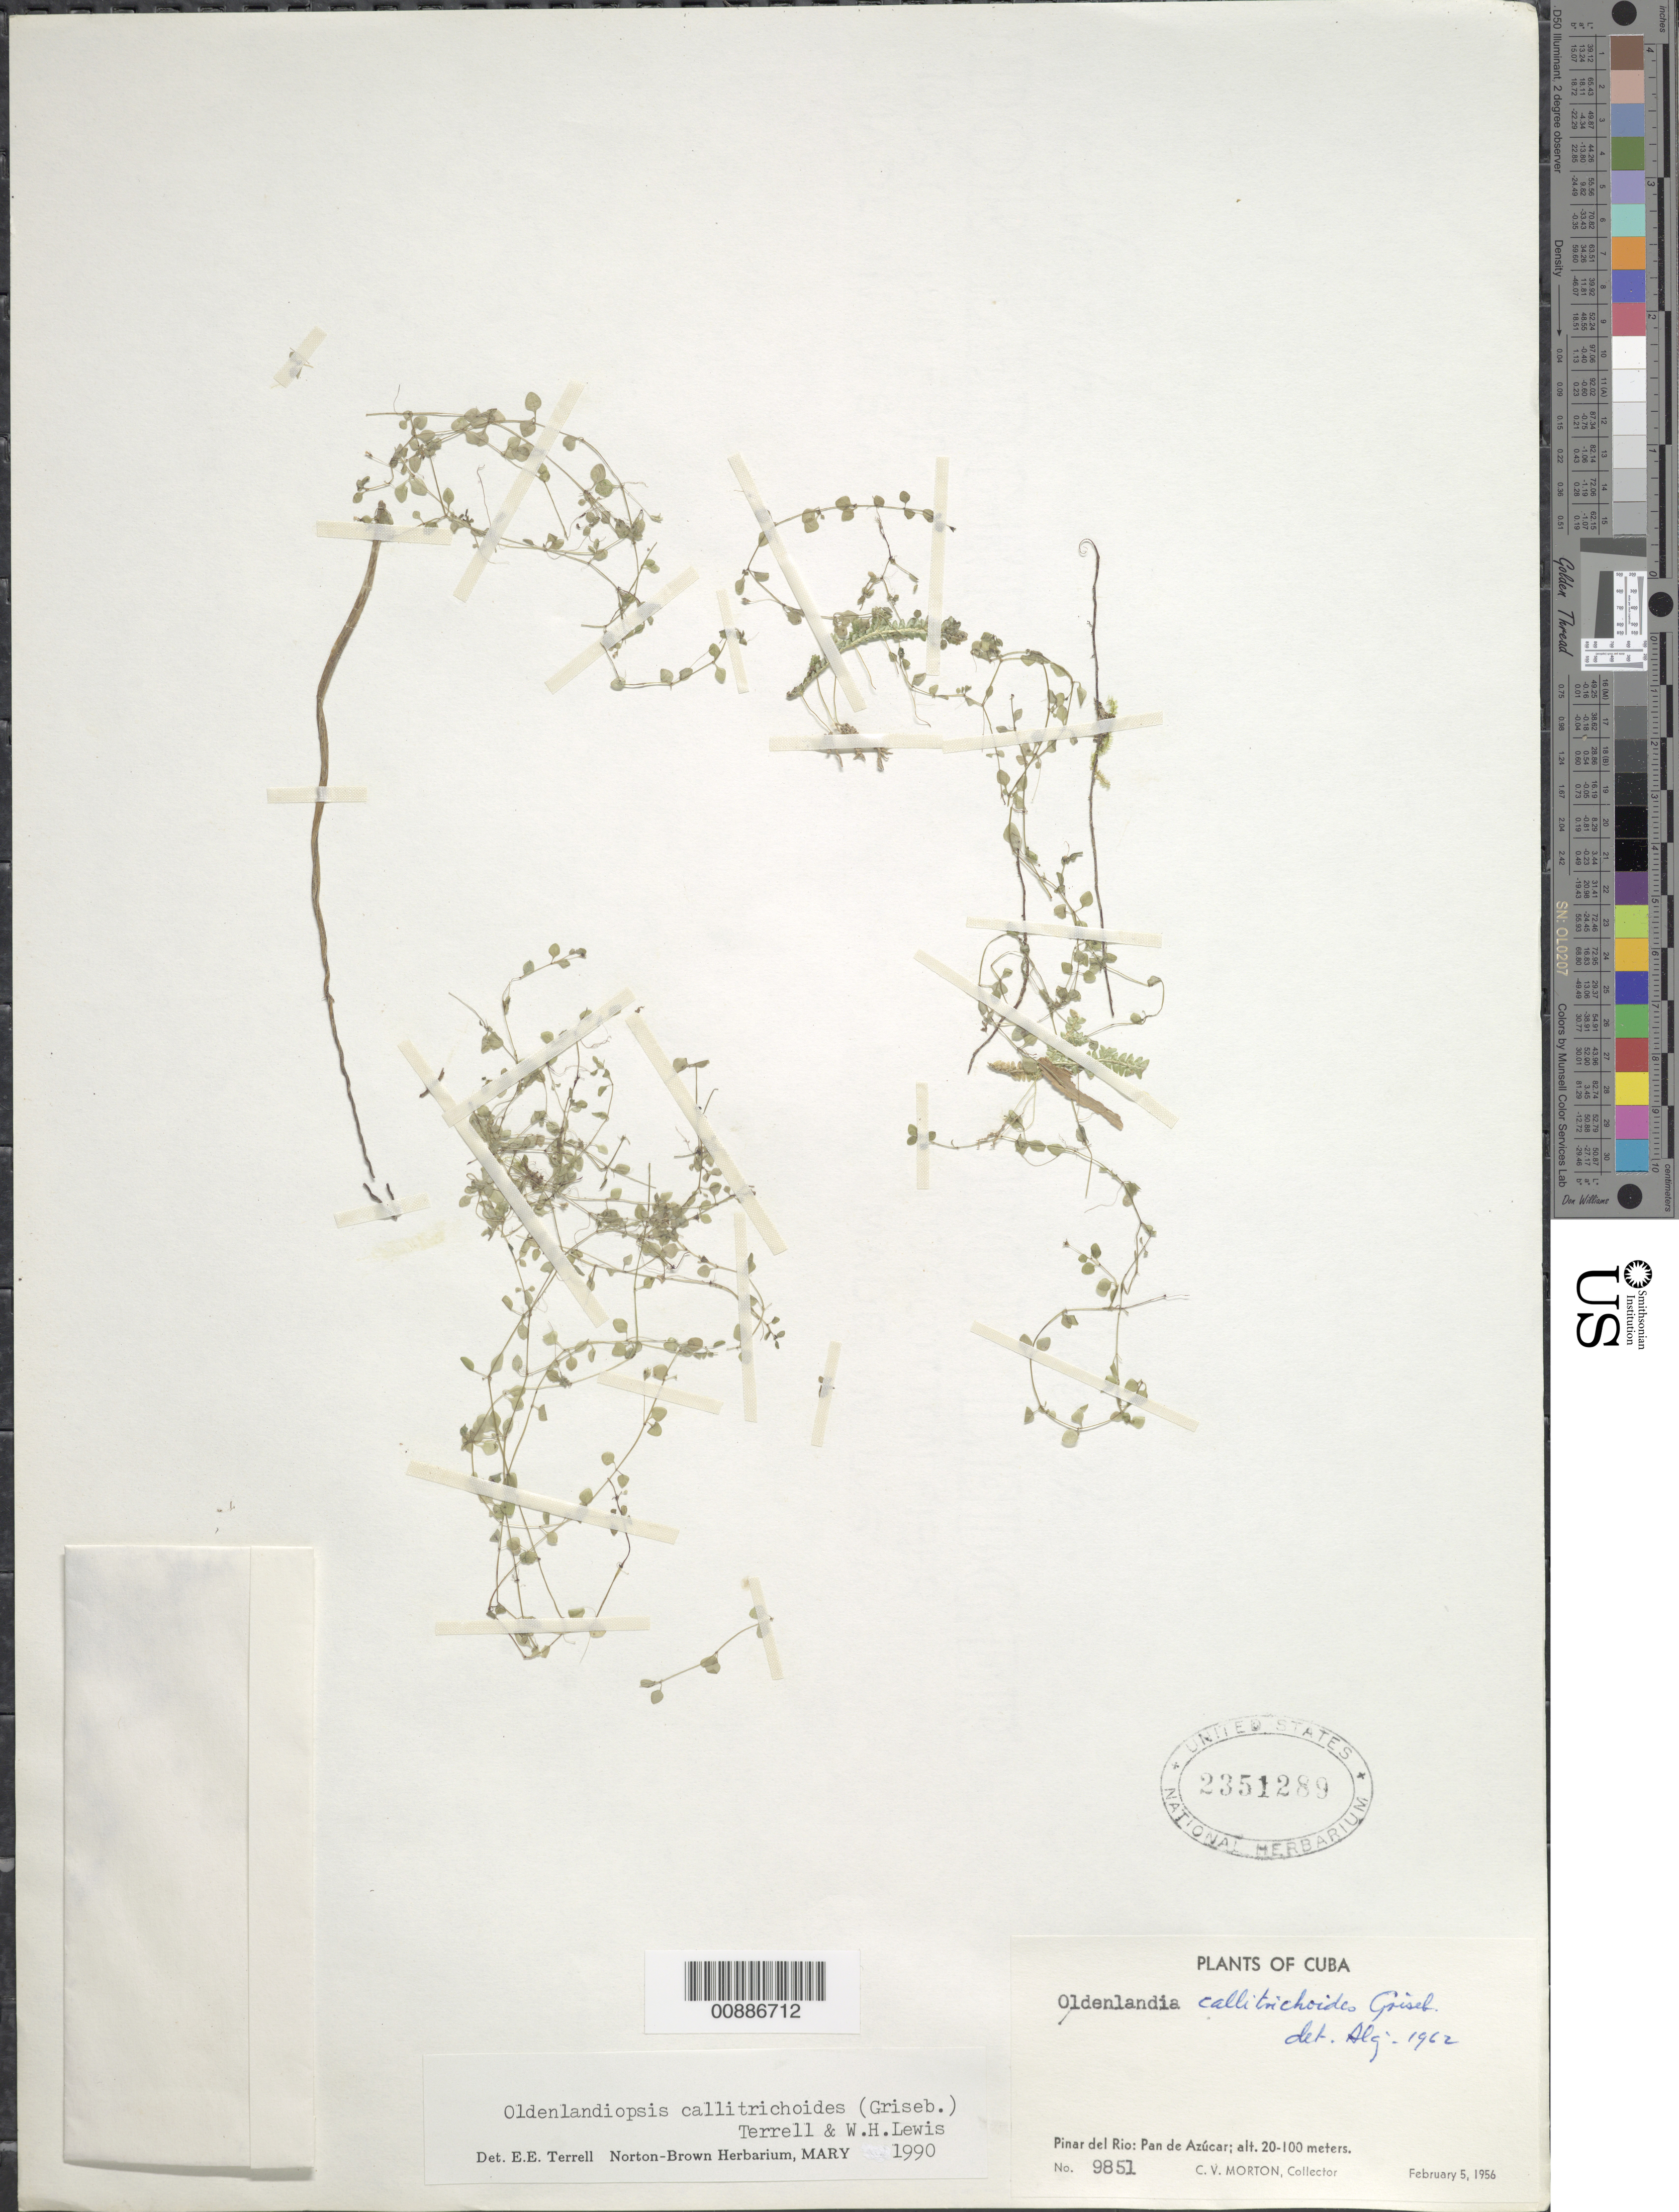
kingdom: Plantae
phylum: Tracheophyta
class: Magnoliopsida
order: Gentianales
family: Rubiaceae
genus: Oldenlandiopsis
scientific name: Oldenlandiopsis callitrichoides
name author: (Griseb.) Terrell & W.H. Lewis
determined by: Terrell, E. E.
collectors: C. V. Morton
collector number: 9851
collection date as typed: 05 Feb 1956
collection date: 1956-02-05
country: Cuba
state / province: Pinar del Río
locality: Pan de Azucar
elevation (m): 20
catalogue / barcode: US 2351289